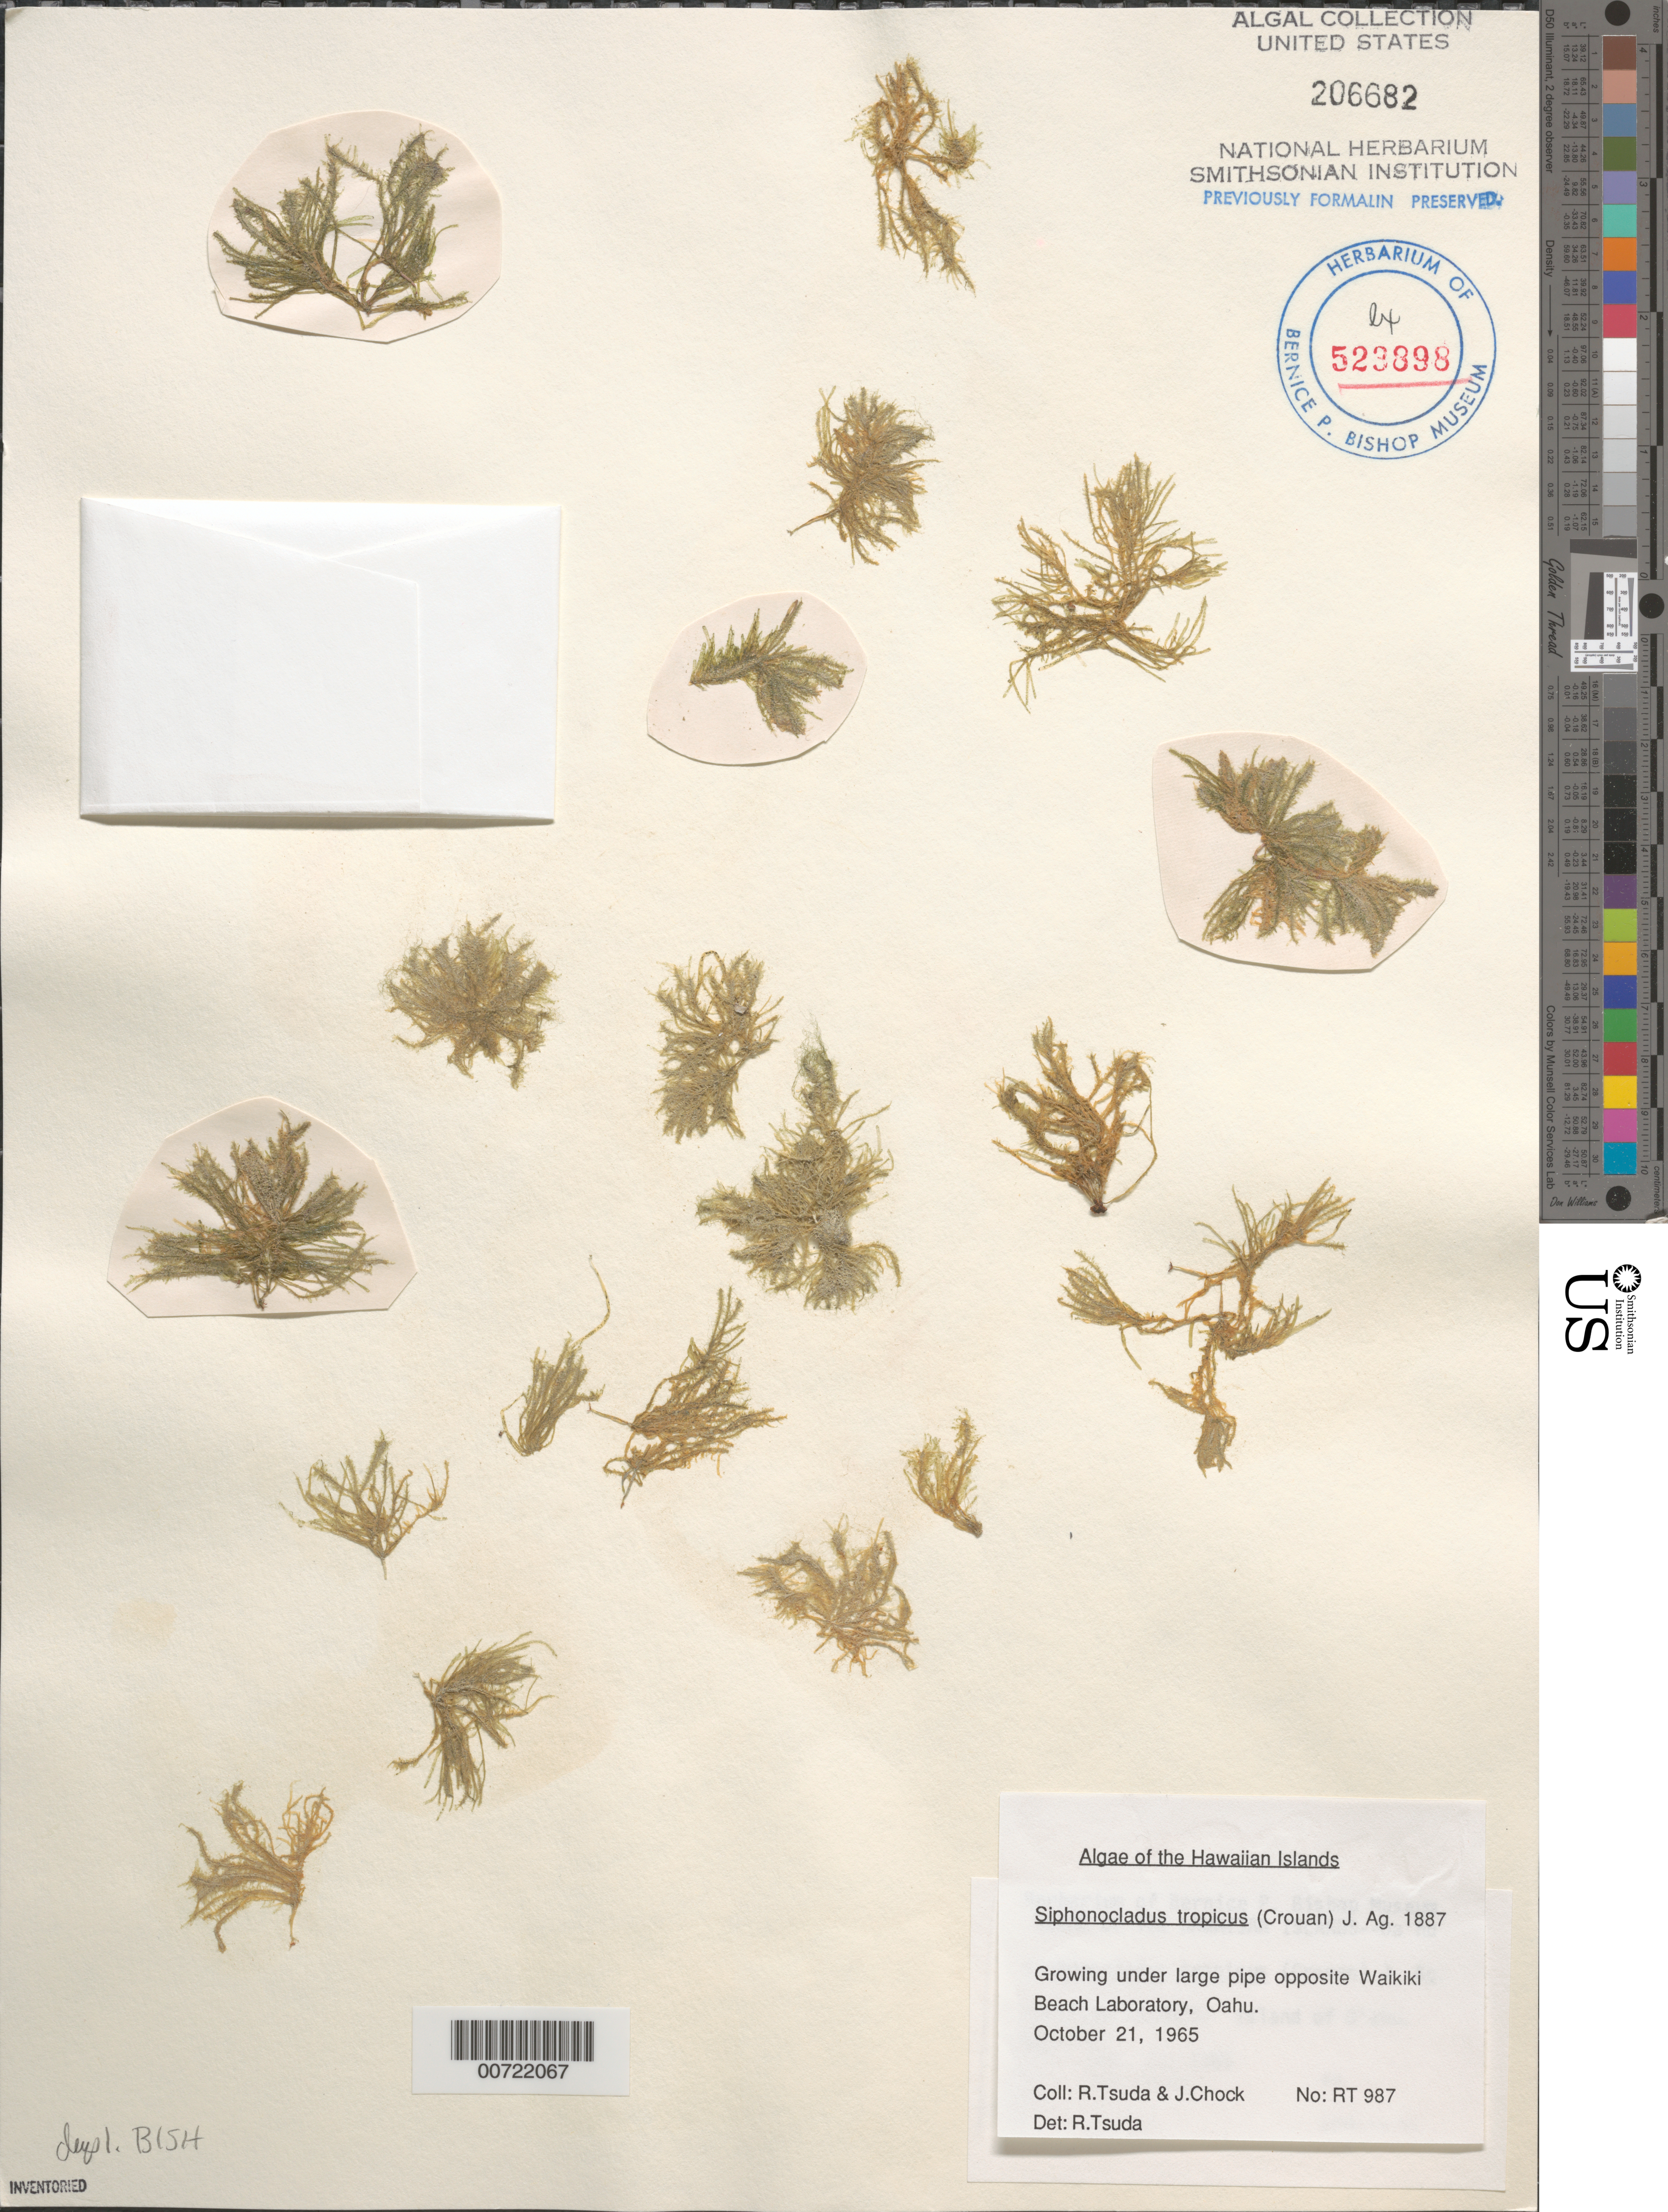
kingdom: Plantae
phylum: Chlorophyta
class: Ulvophyceae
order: Siphonocladales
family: Siphonocladaceae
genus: Siphonocladus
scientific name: Siphonocladus tropicus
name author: (P. Crouan & H. Crouan) J. Agardh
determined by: Tsuda, R. T.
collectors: R. Tsuda & J. Chock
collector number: RT 987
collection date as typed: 21 Oct 1965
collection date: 1965-10-21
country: United States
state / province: Hawaii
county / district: Honolulu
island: Oahu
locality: Waikiki, Waikiki Beach Laboratory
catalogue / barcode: US 206682